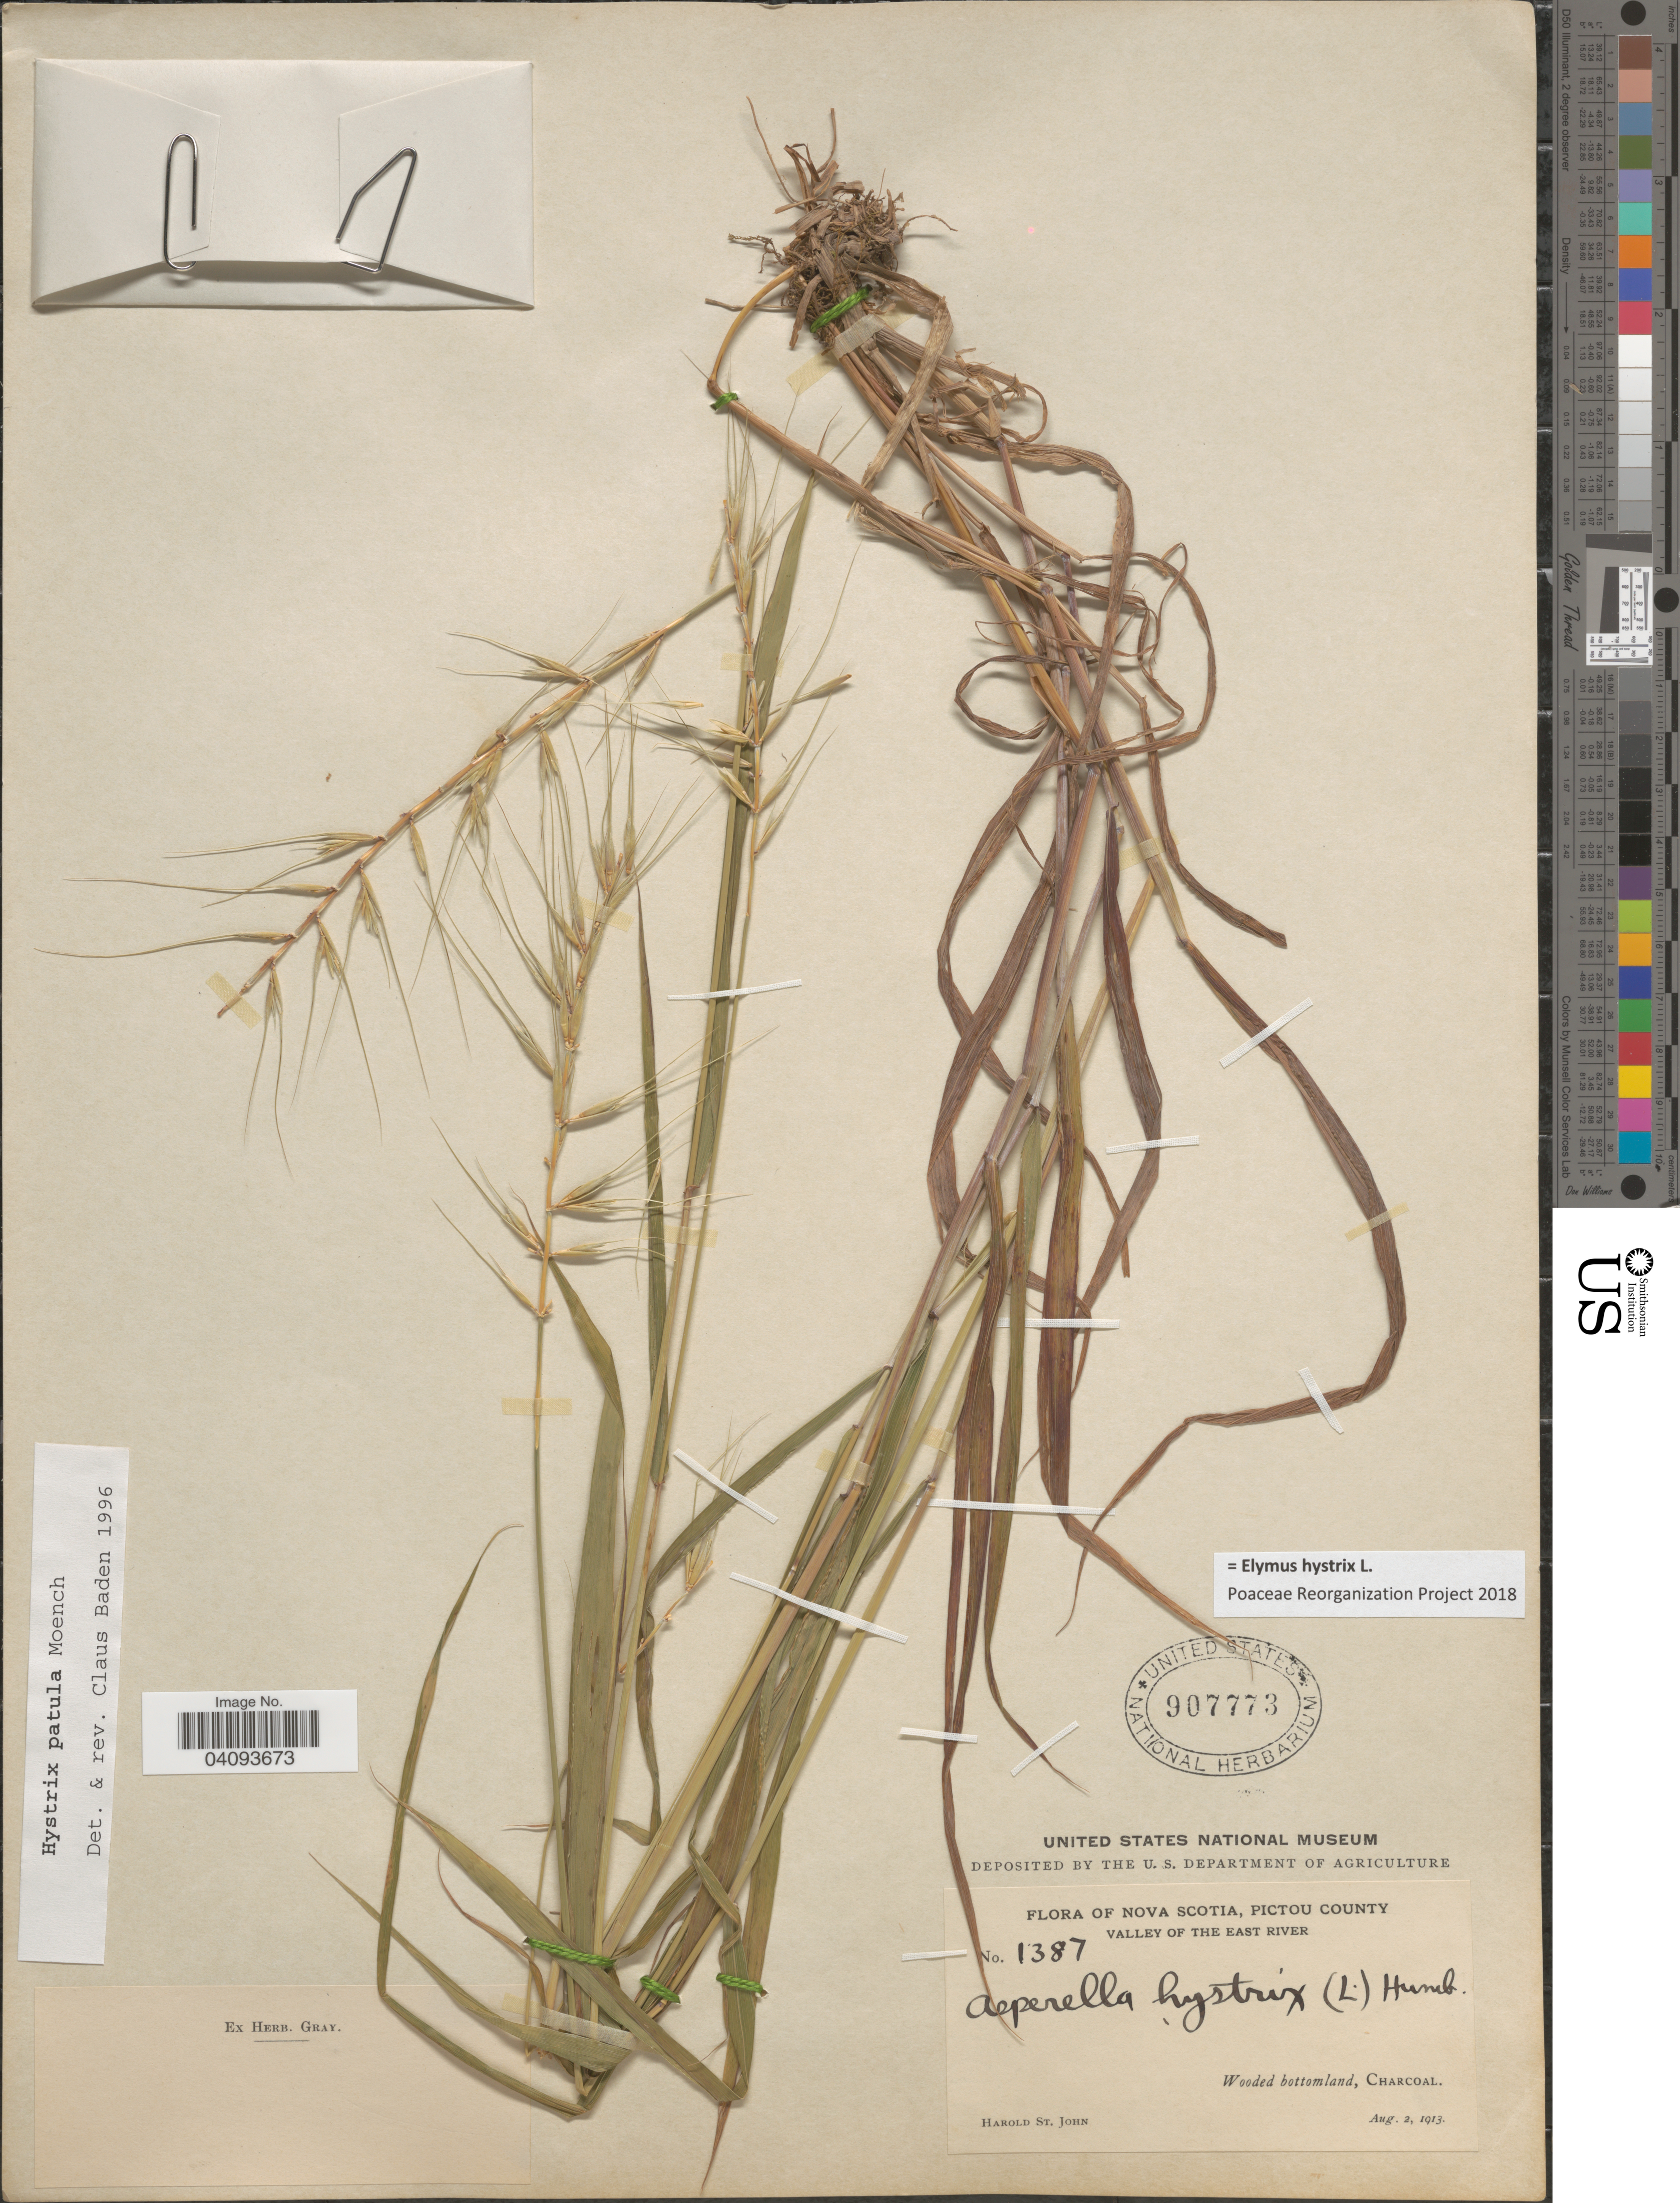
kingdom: Plantae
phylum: Tracheophyta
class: Liliopsida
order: Poales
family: Poaceae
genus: Elymus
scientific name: Elymus hystrix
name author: L.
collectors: H. St. John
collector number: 1387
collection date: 1913-08-02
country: Canada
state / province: Nova Scotia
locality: Pictou County. Valley of the East River. Wooded bottomland, Charcoal.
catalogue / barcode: US 907773